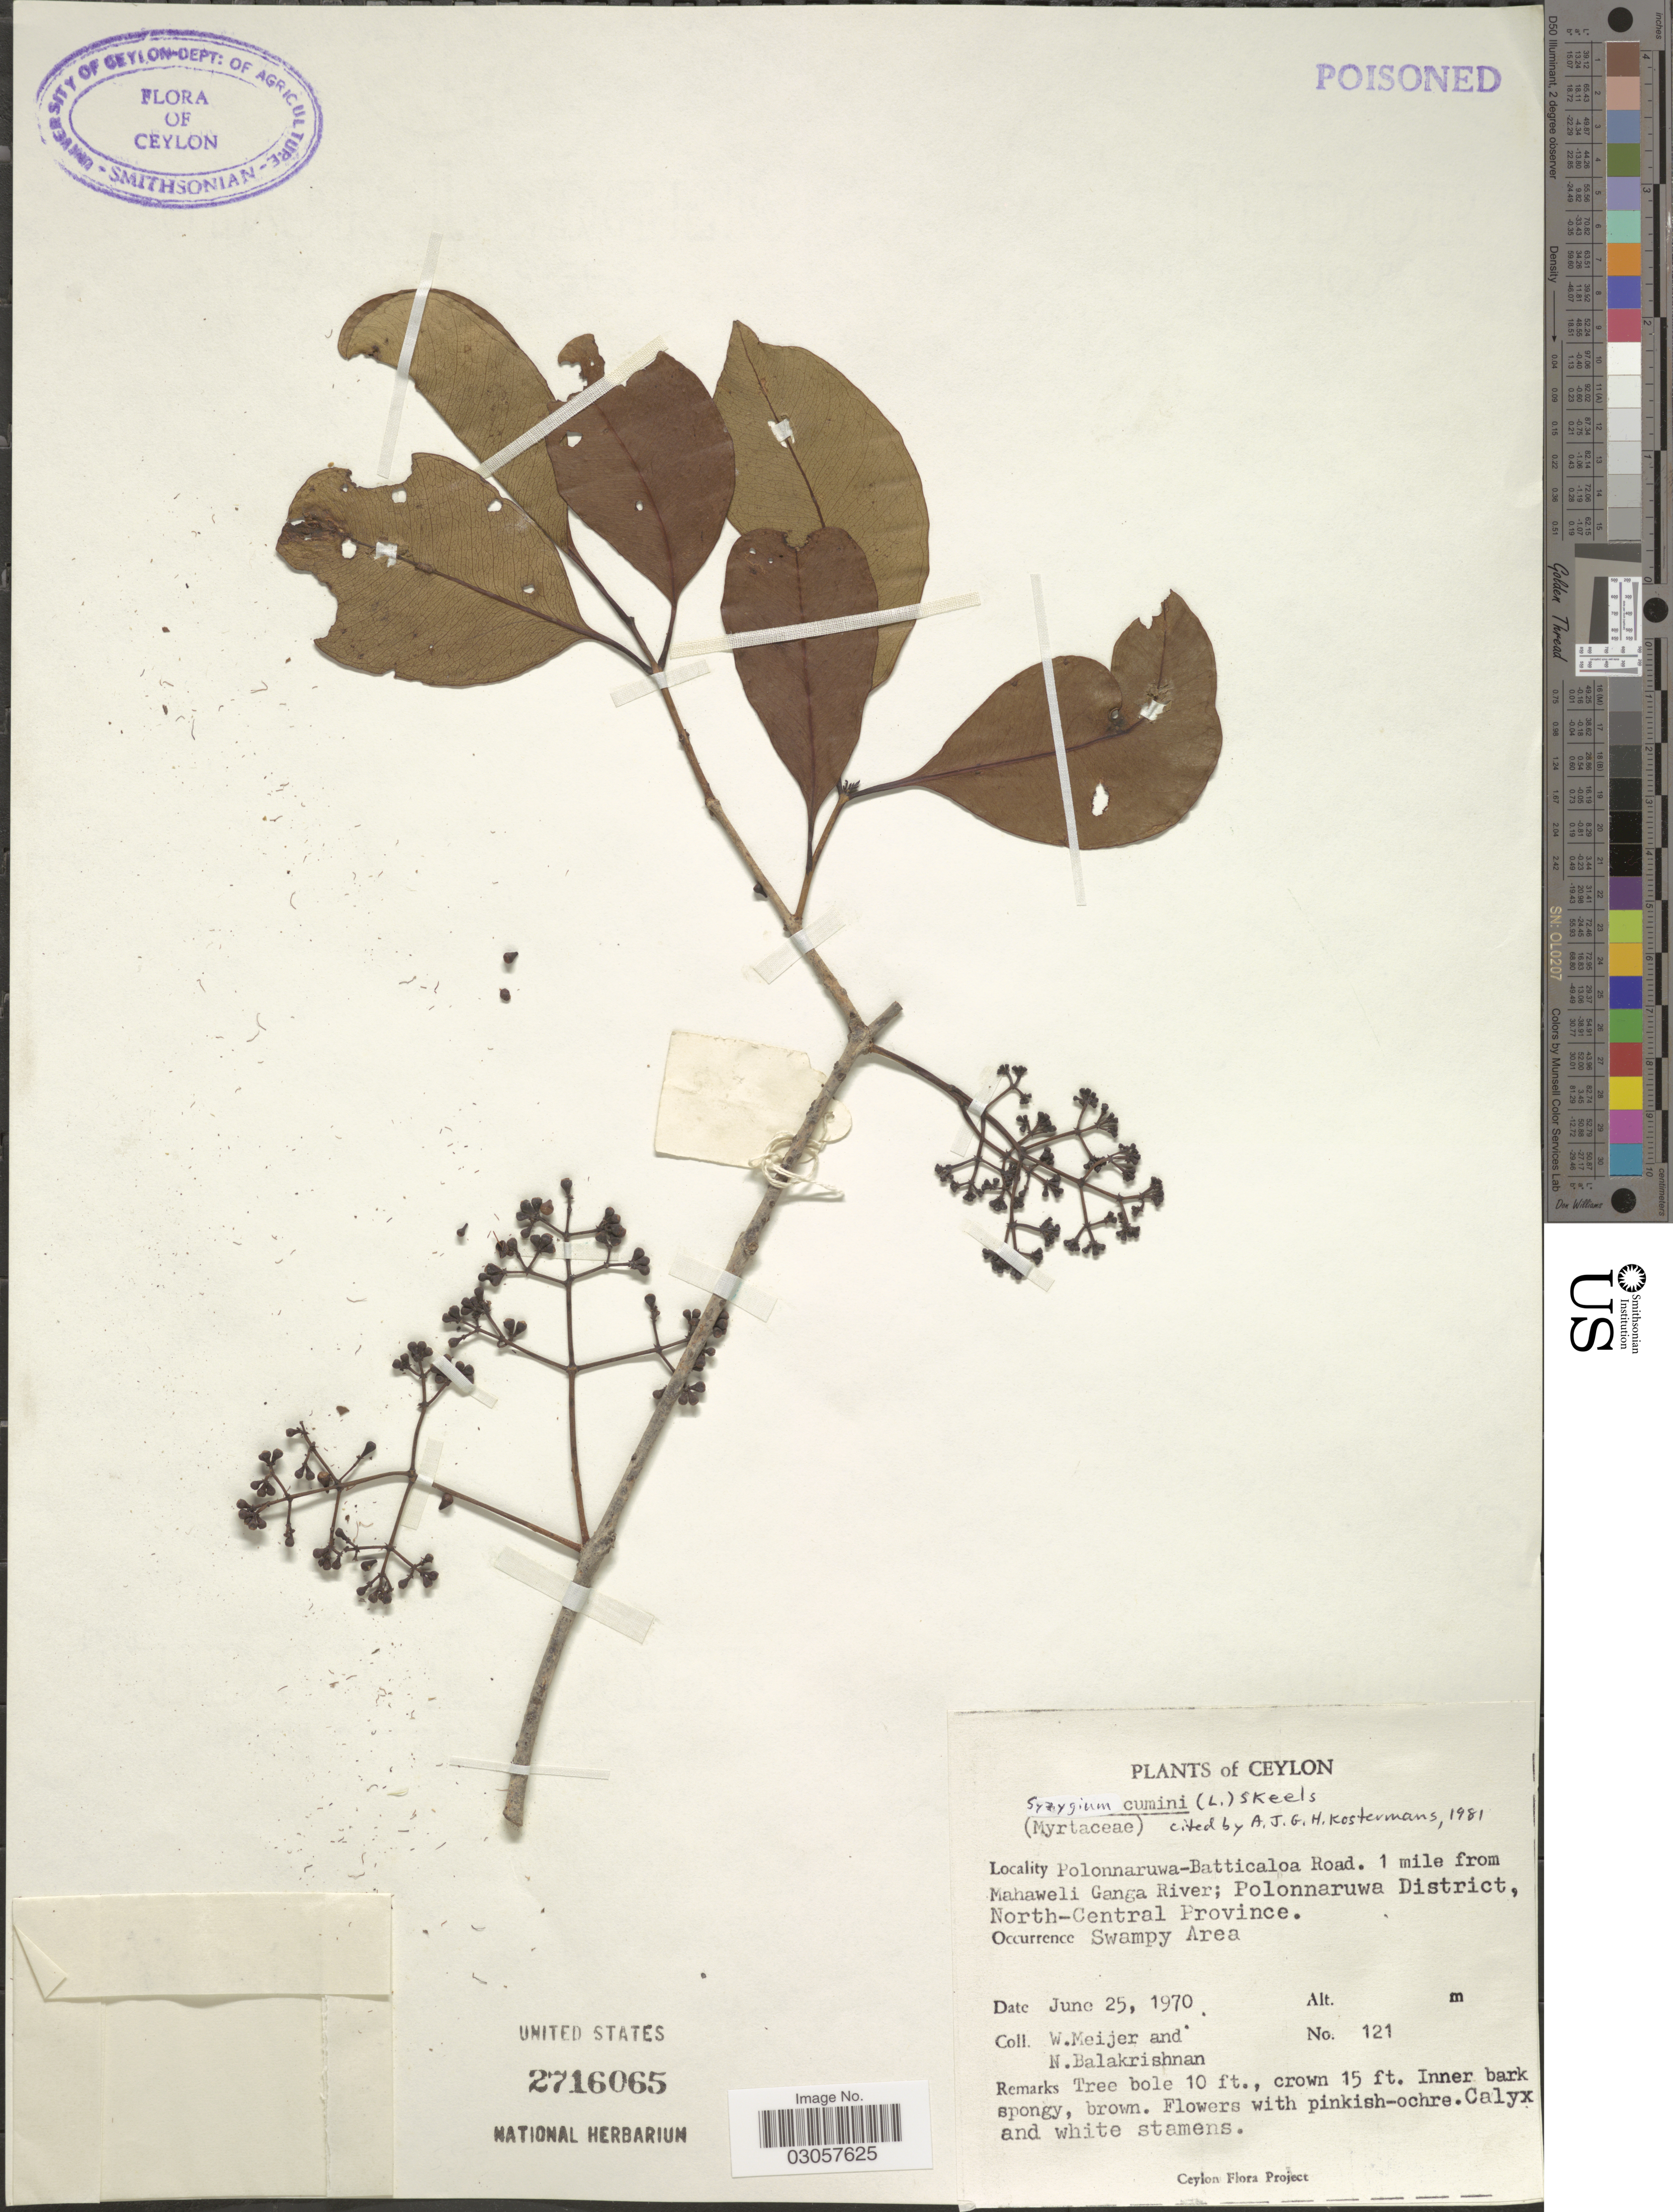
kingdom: Plantae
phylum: Tracheophyta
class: Magnoliopsida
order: Myrtales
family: Myrtaceae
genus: Syzygium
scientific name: Syzygium cumini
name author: (L.) Skeels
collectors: W. Meijer & N. Balakrishnan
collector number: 121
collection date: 1970-06-25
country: Sri Lanka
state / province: North Central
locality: Ceylon. Polonnaruwa-Batticaloa Road. 1 mile from Mahaweli Ganga River; Polonnaruwa District.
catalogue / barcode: US 2716065